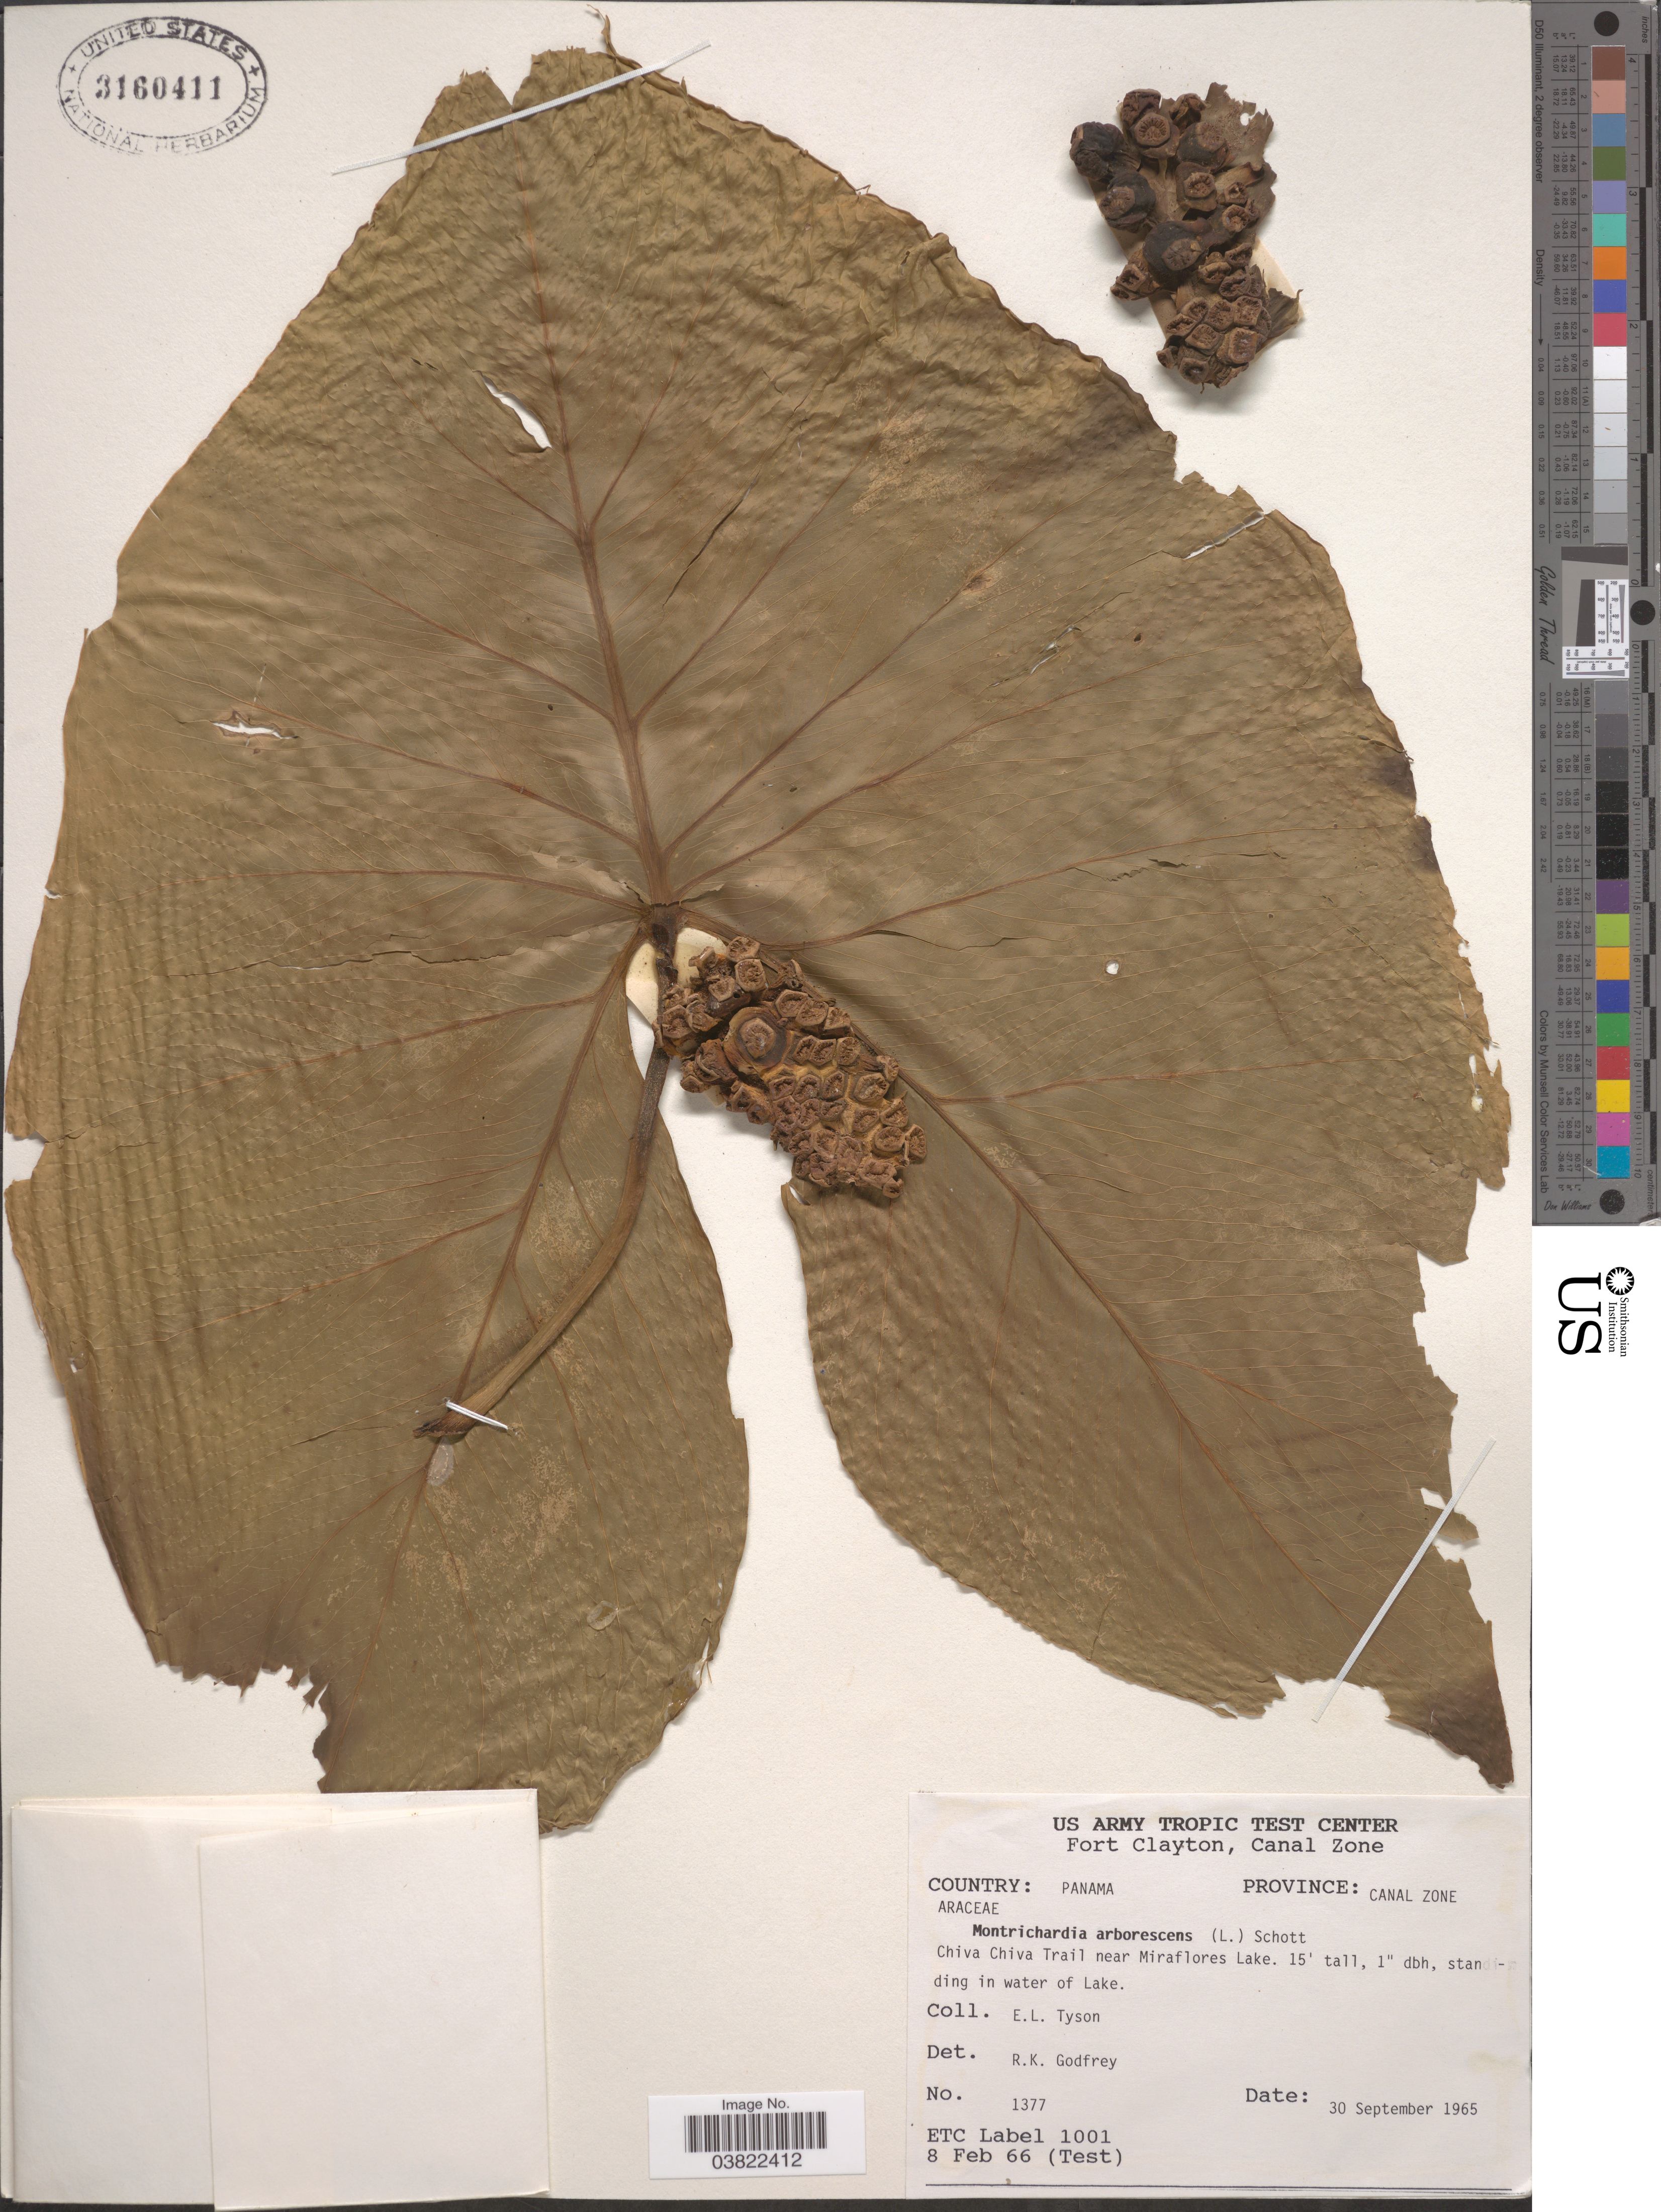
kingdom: Plantae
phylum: Tracheophyta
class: Liliopsida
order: Alismatales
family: Araceae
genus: Montrichardia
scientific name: Montrichardia arborea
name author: (Kunth) Schott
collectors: E. L. Tyson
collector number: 1377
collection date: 1965-09-30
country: Panama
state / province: Colón / Panamá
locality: Fort Clayton, Canal Zone. Province: Canal Zone. Chiva Chiva Trail near Miraflores Lake.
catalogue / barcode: US 3160411